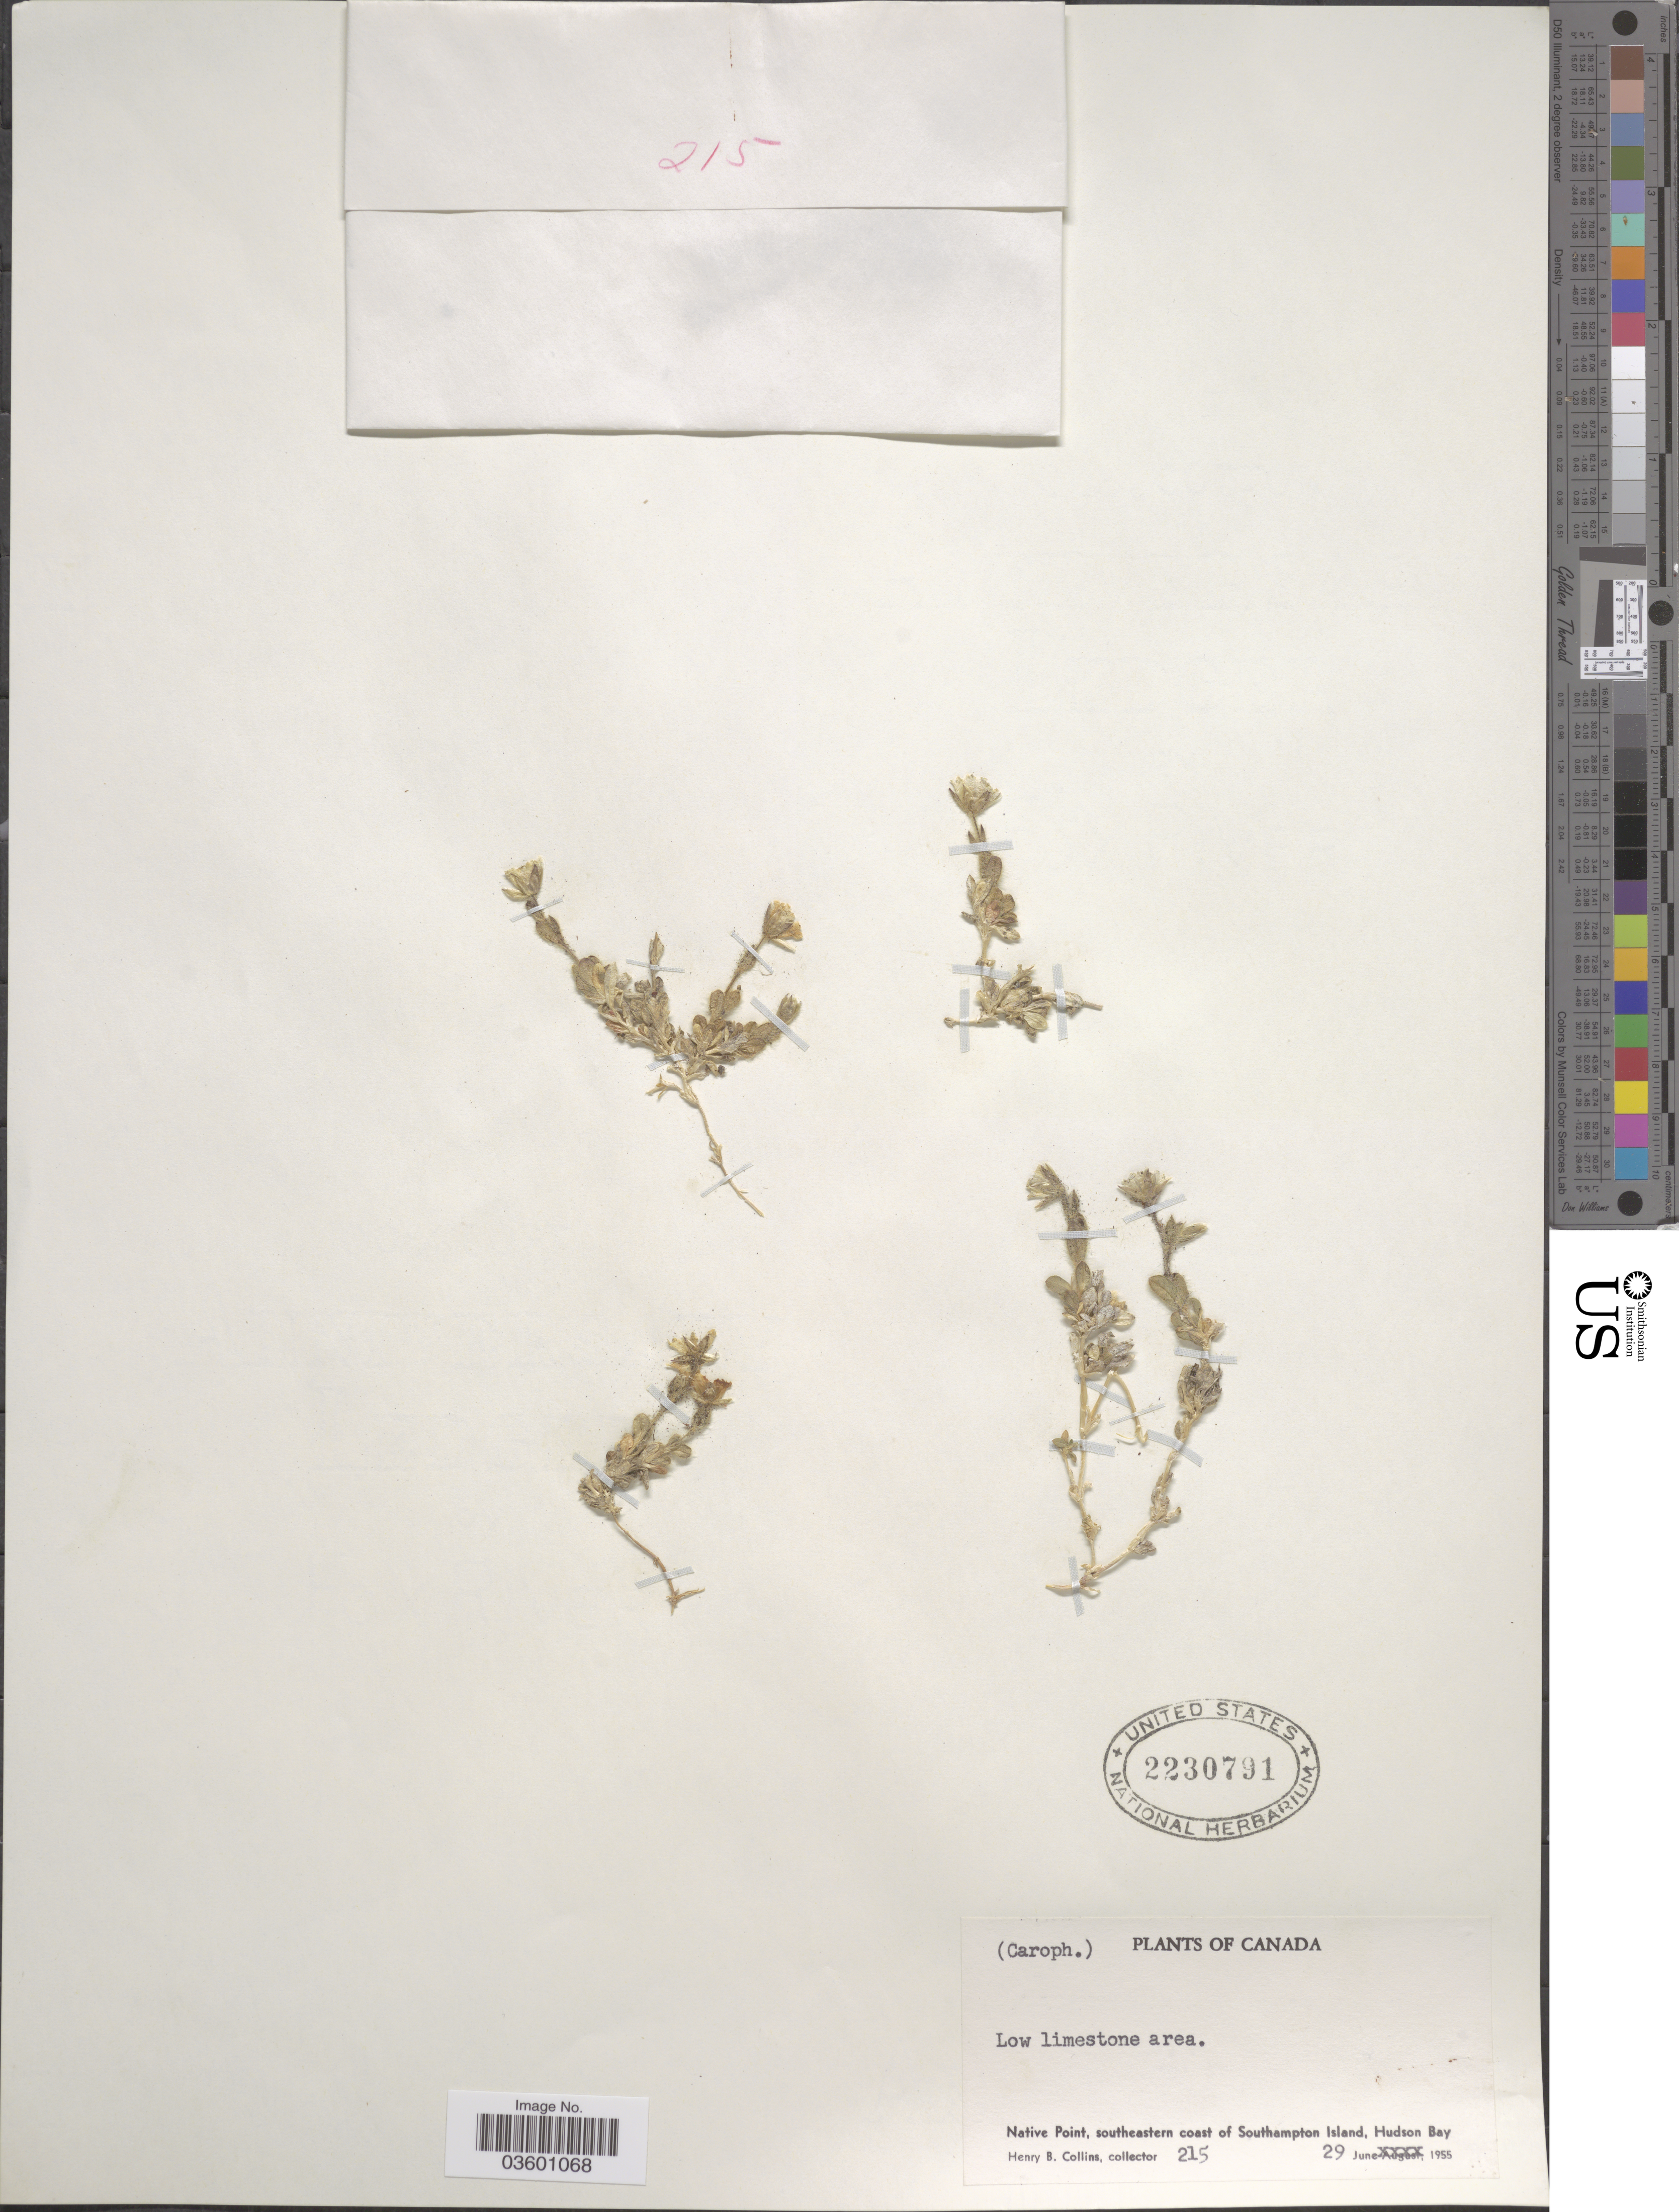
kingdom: Plantae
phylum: Tracheophyta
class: Magnoliopsida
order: Caryophyllales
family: Caryophyllaceae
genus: Cerastium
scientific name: Cerastium alpinum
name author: L.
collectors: H. Collins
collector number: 215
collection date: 1955-06-29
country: Canada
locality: Native Point, southeastern coast of Southampton Island, Hudson Bay.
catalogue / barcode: US 2230791